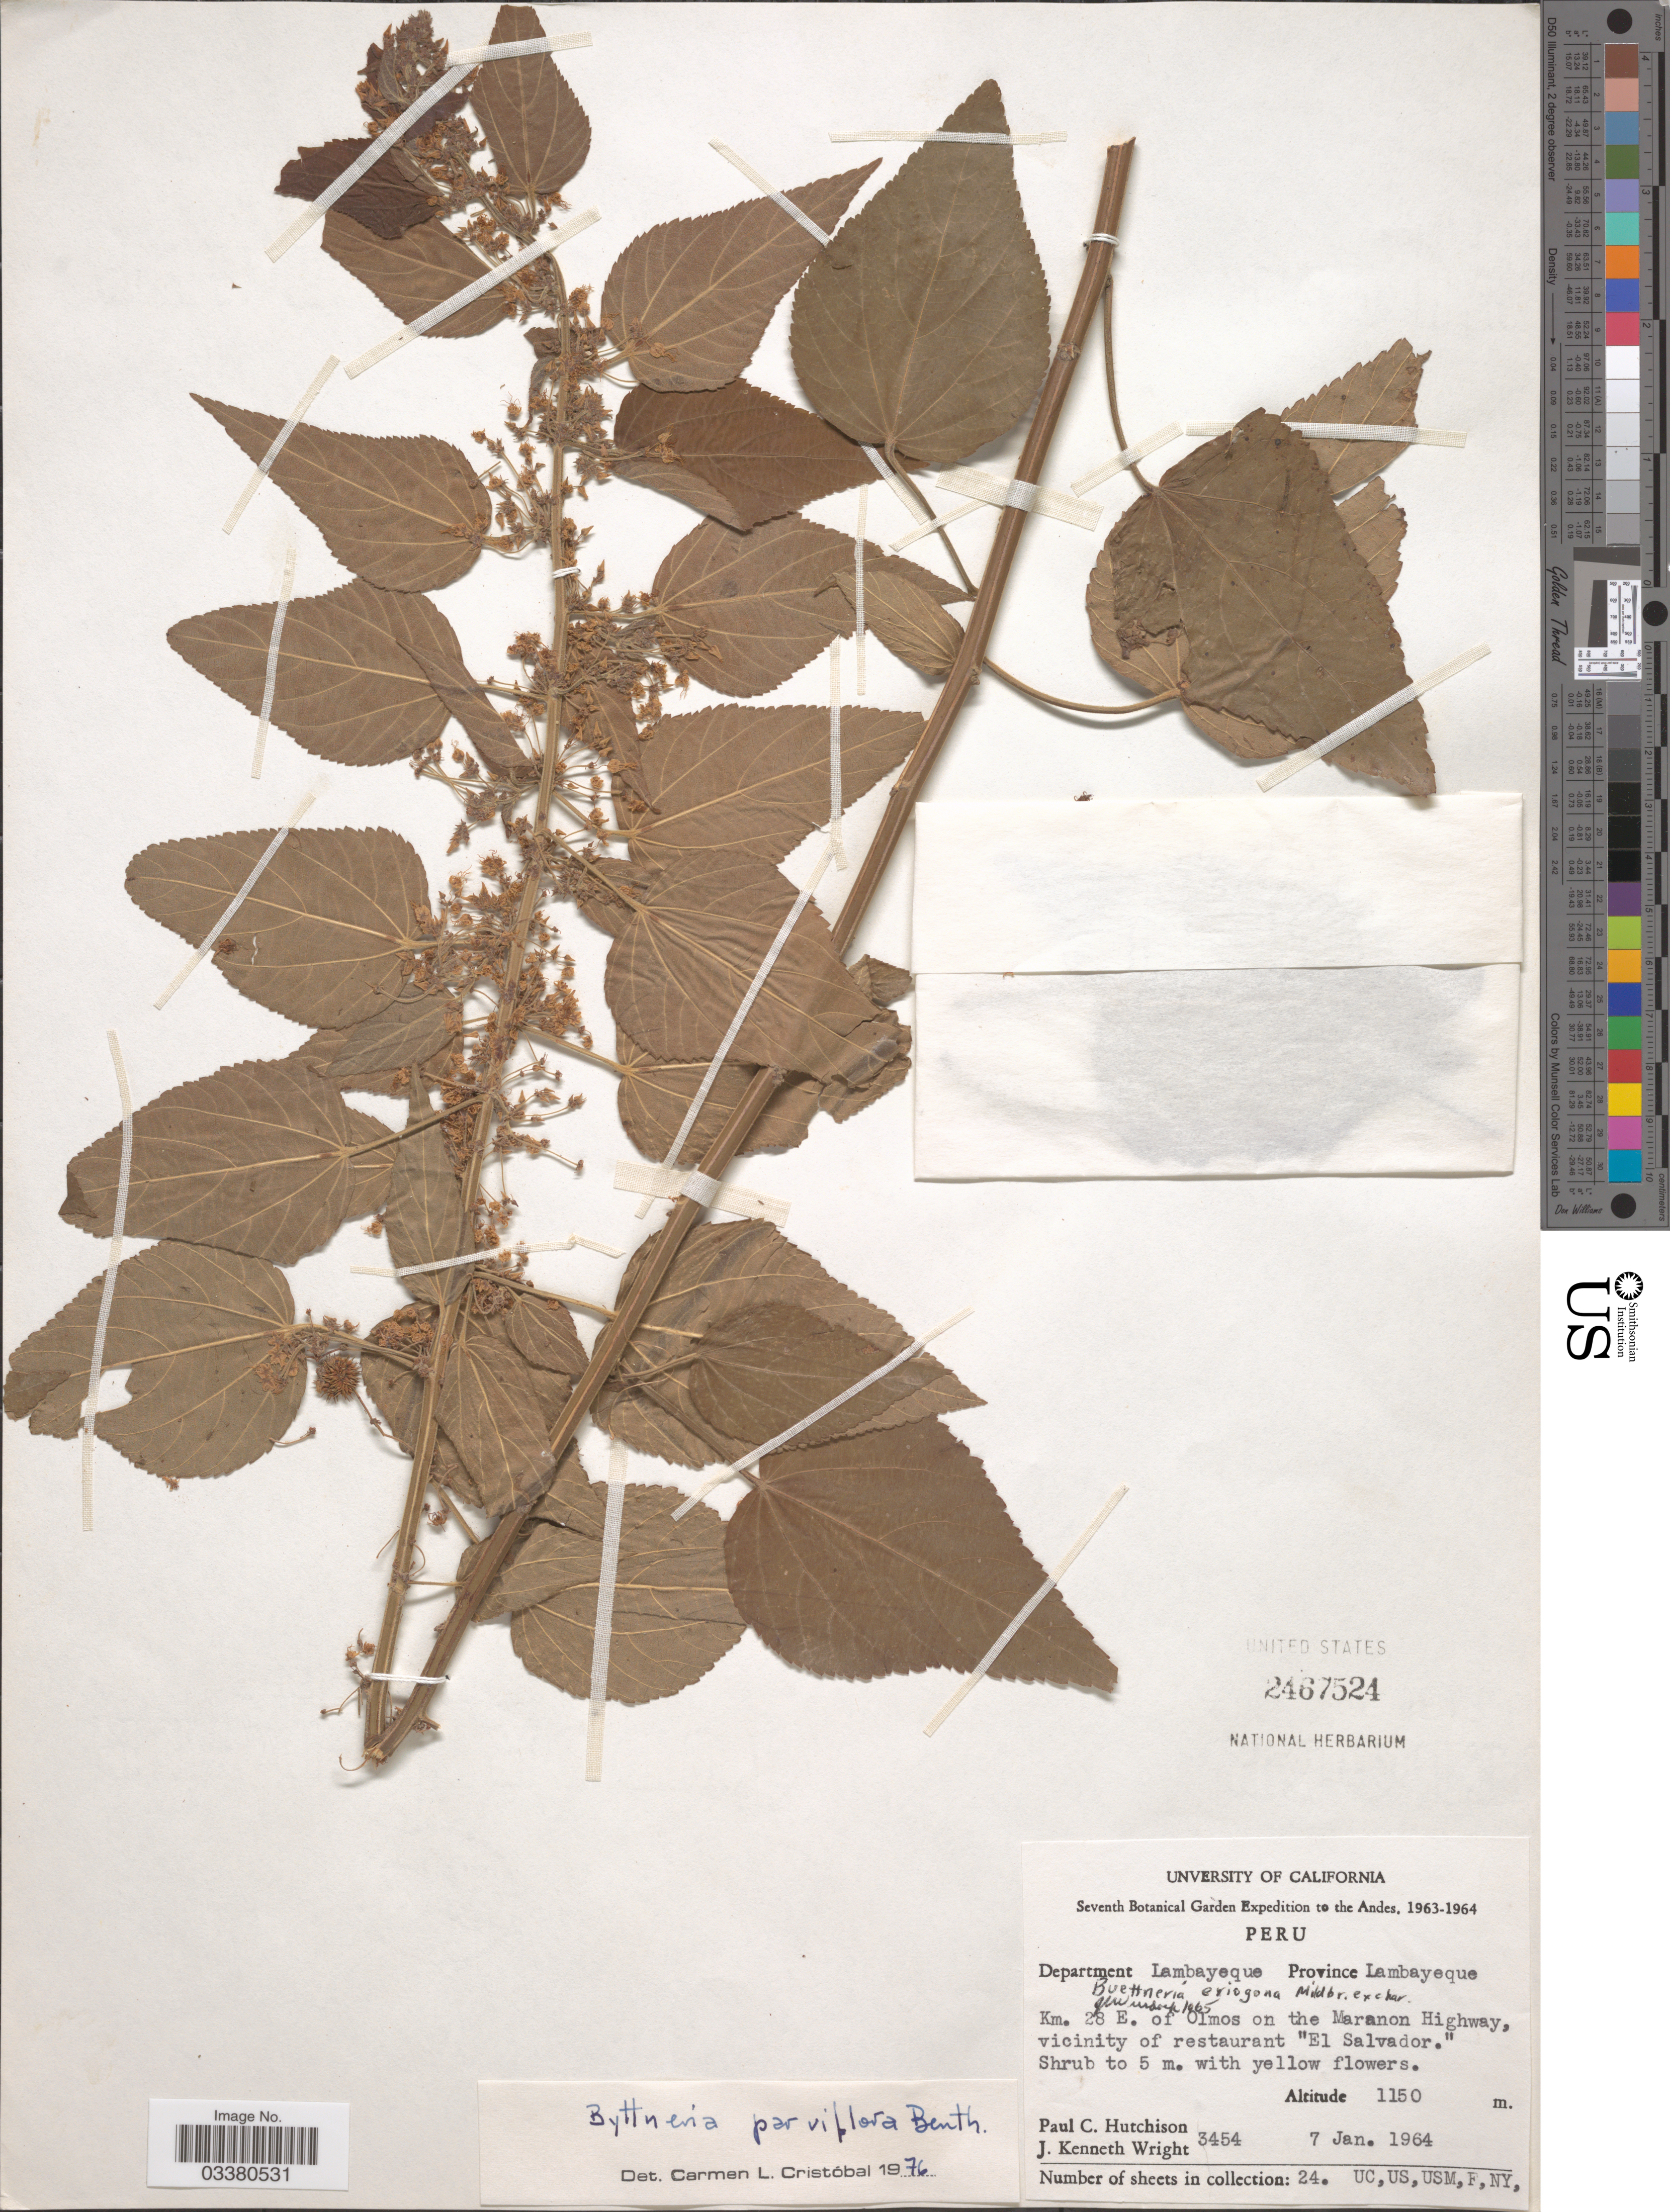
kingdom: Plantae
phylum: Tracheophyta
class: Magnoliopsida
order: Malvales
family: Malvaceae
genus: Byttneria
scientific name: Byttneria parviflora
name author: Benth.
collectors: P. C. Hutchison & J. K. Wright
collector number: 3454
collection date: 1964-01-07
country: Peru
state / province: Lambayeque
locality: Andes. Department Lambayeque. Km. 28 E of Olmos on the Maranon Highway, vicinity of restaurant "El Salvador".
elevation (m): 1150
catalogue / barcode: US 2467524